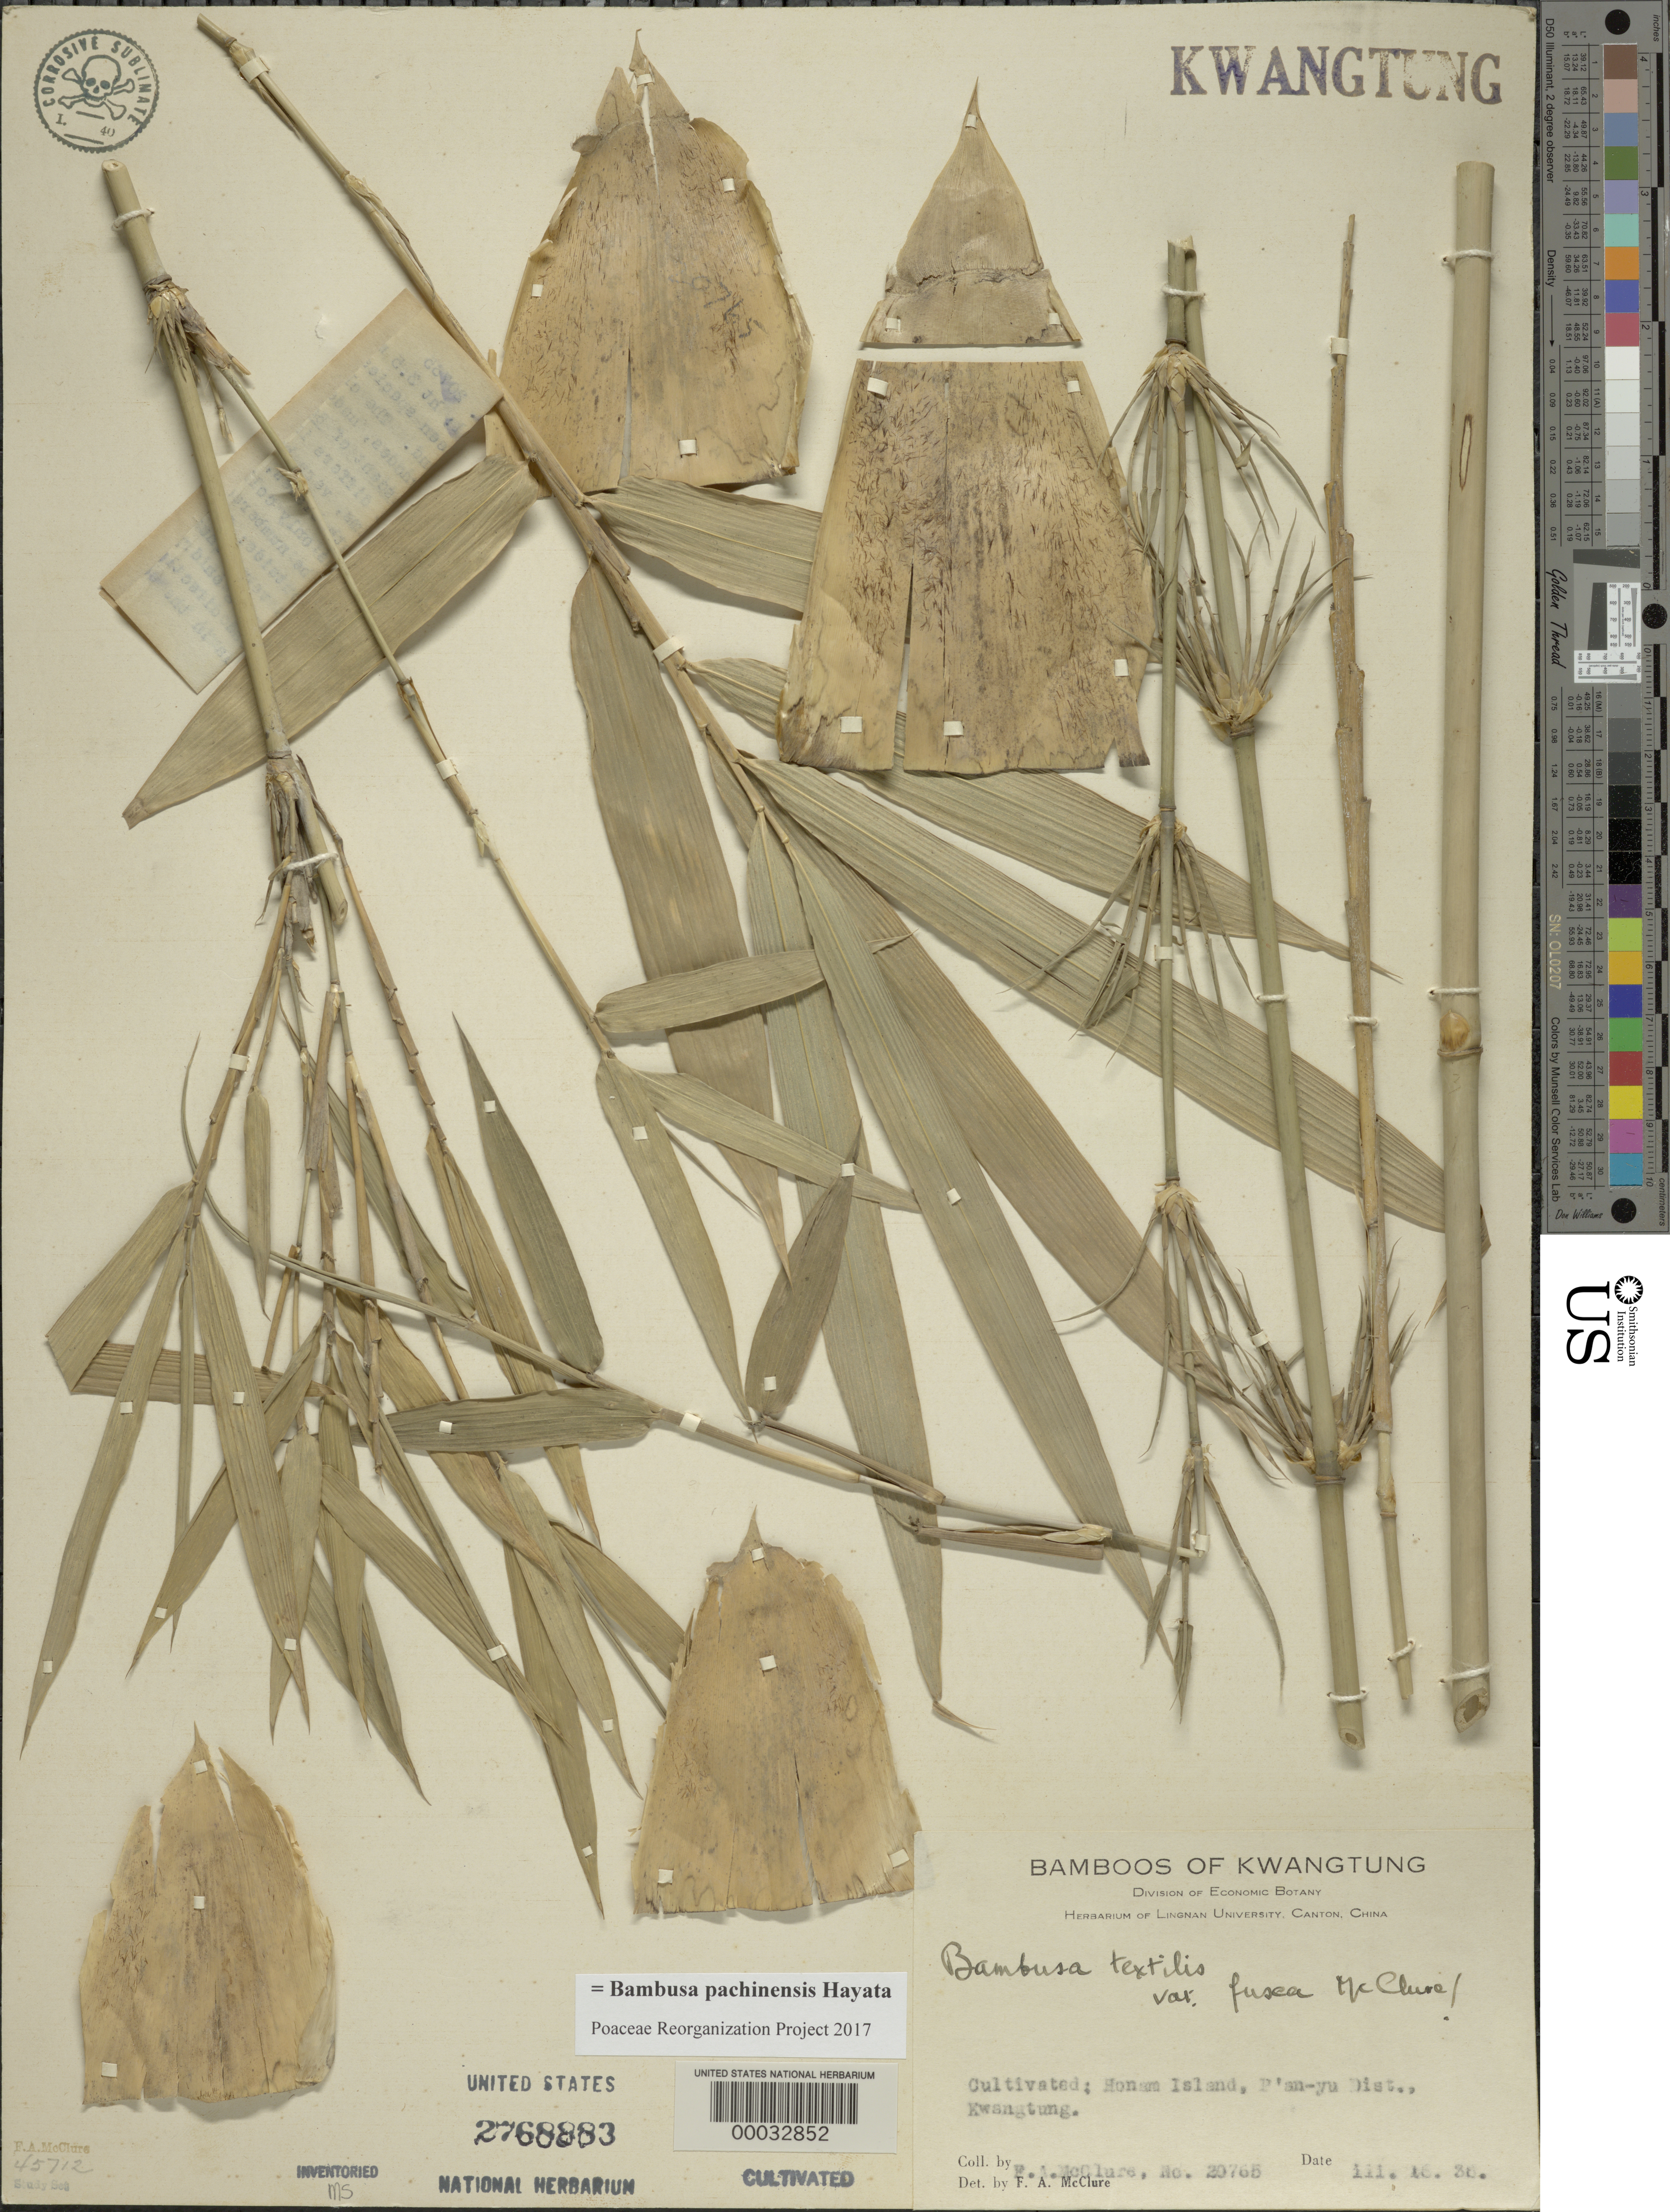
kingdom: Plantae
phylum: Tracheophyta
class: Liliopsida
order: Poales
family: Poaceae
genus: Bambusa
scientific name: Bambusa pachinensis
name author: Hayata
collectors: F. A. McClure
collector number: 20765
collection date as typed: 16 Mar 1938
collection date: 1938-03-16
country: China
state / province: Guangdong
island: Honan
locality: P'an-yu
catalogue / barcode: US 2768883